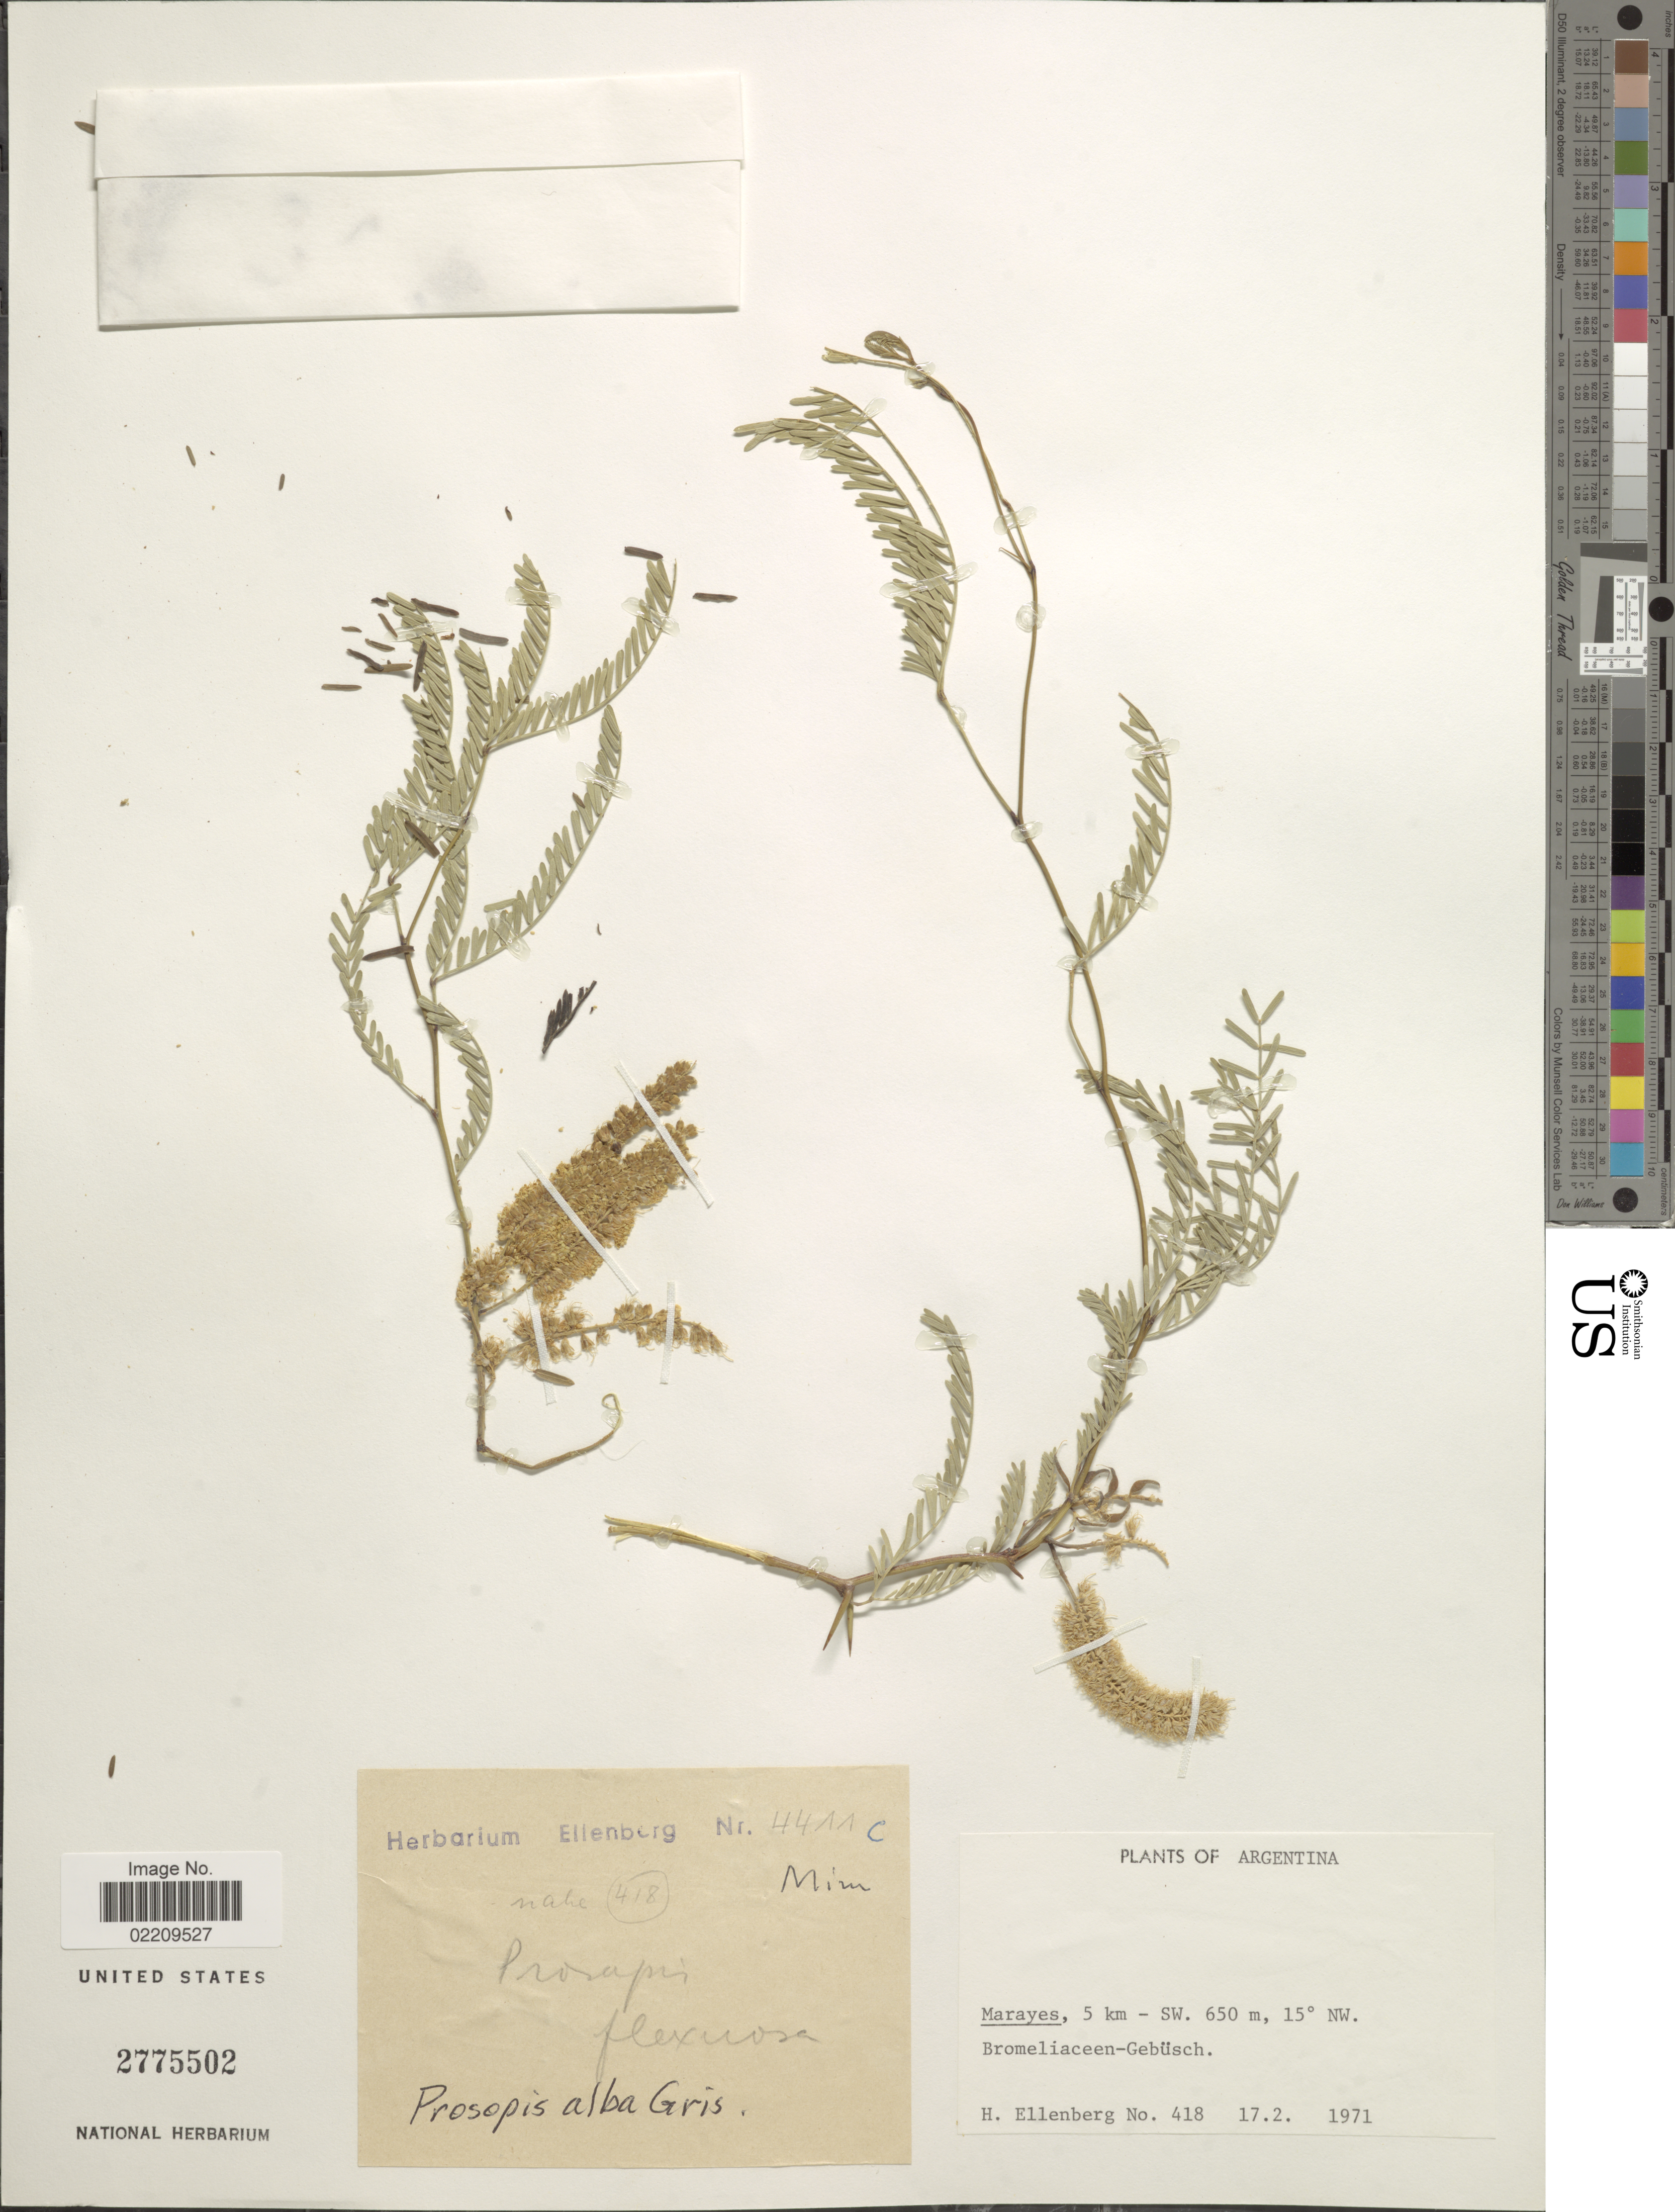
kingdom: Plantae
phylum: Tracheophyta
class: Magnoliopsida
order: Fabales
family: Fabaceae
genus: Neltuma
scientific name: Neltuma alba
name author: (Griseb.) C. E. Hughes & G.P. Lewis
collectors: H. Ellenberg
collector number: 418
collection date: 1971-02-17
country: Argentina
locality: Marayes, 5 km - SW. 650, 15º NW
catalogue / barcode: US 2775502